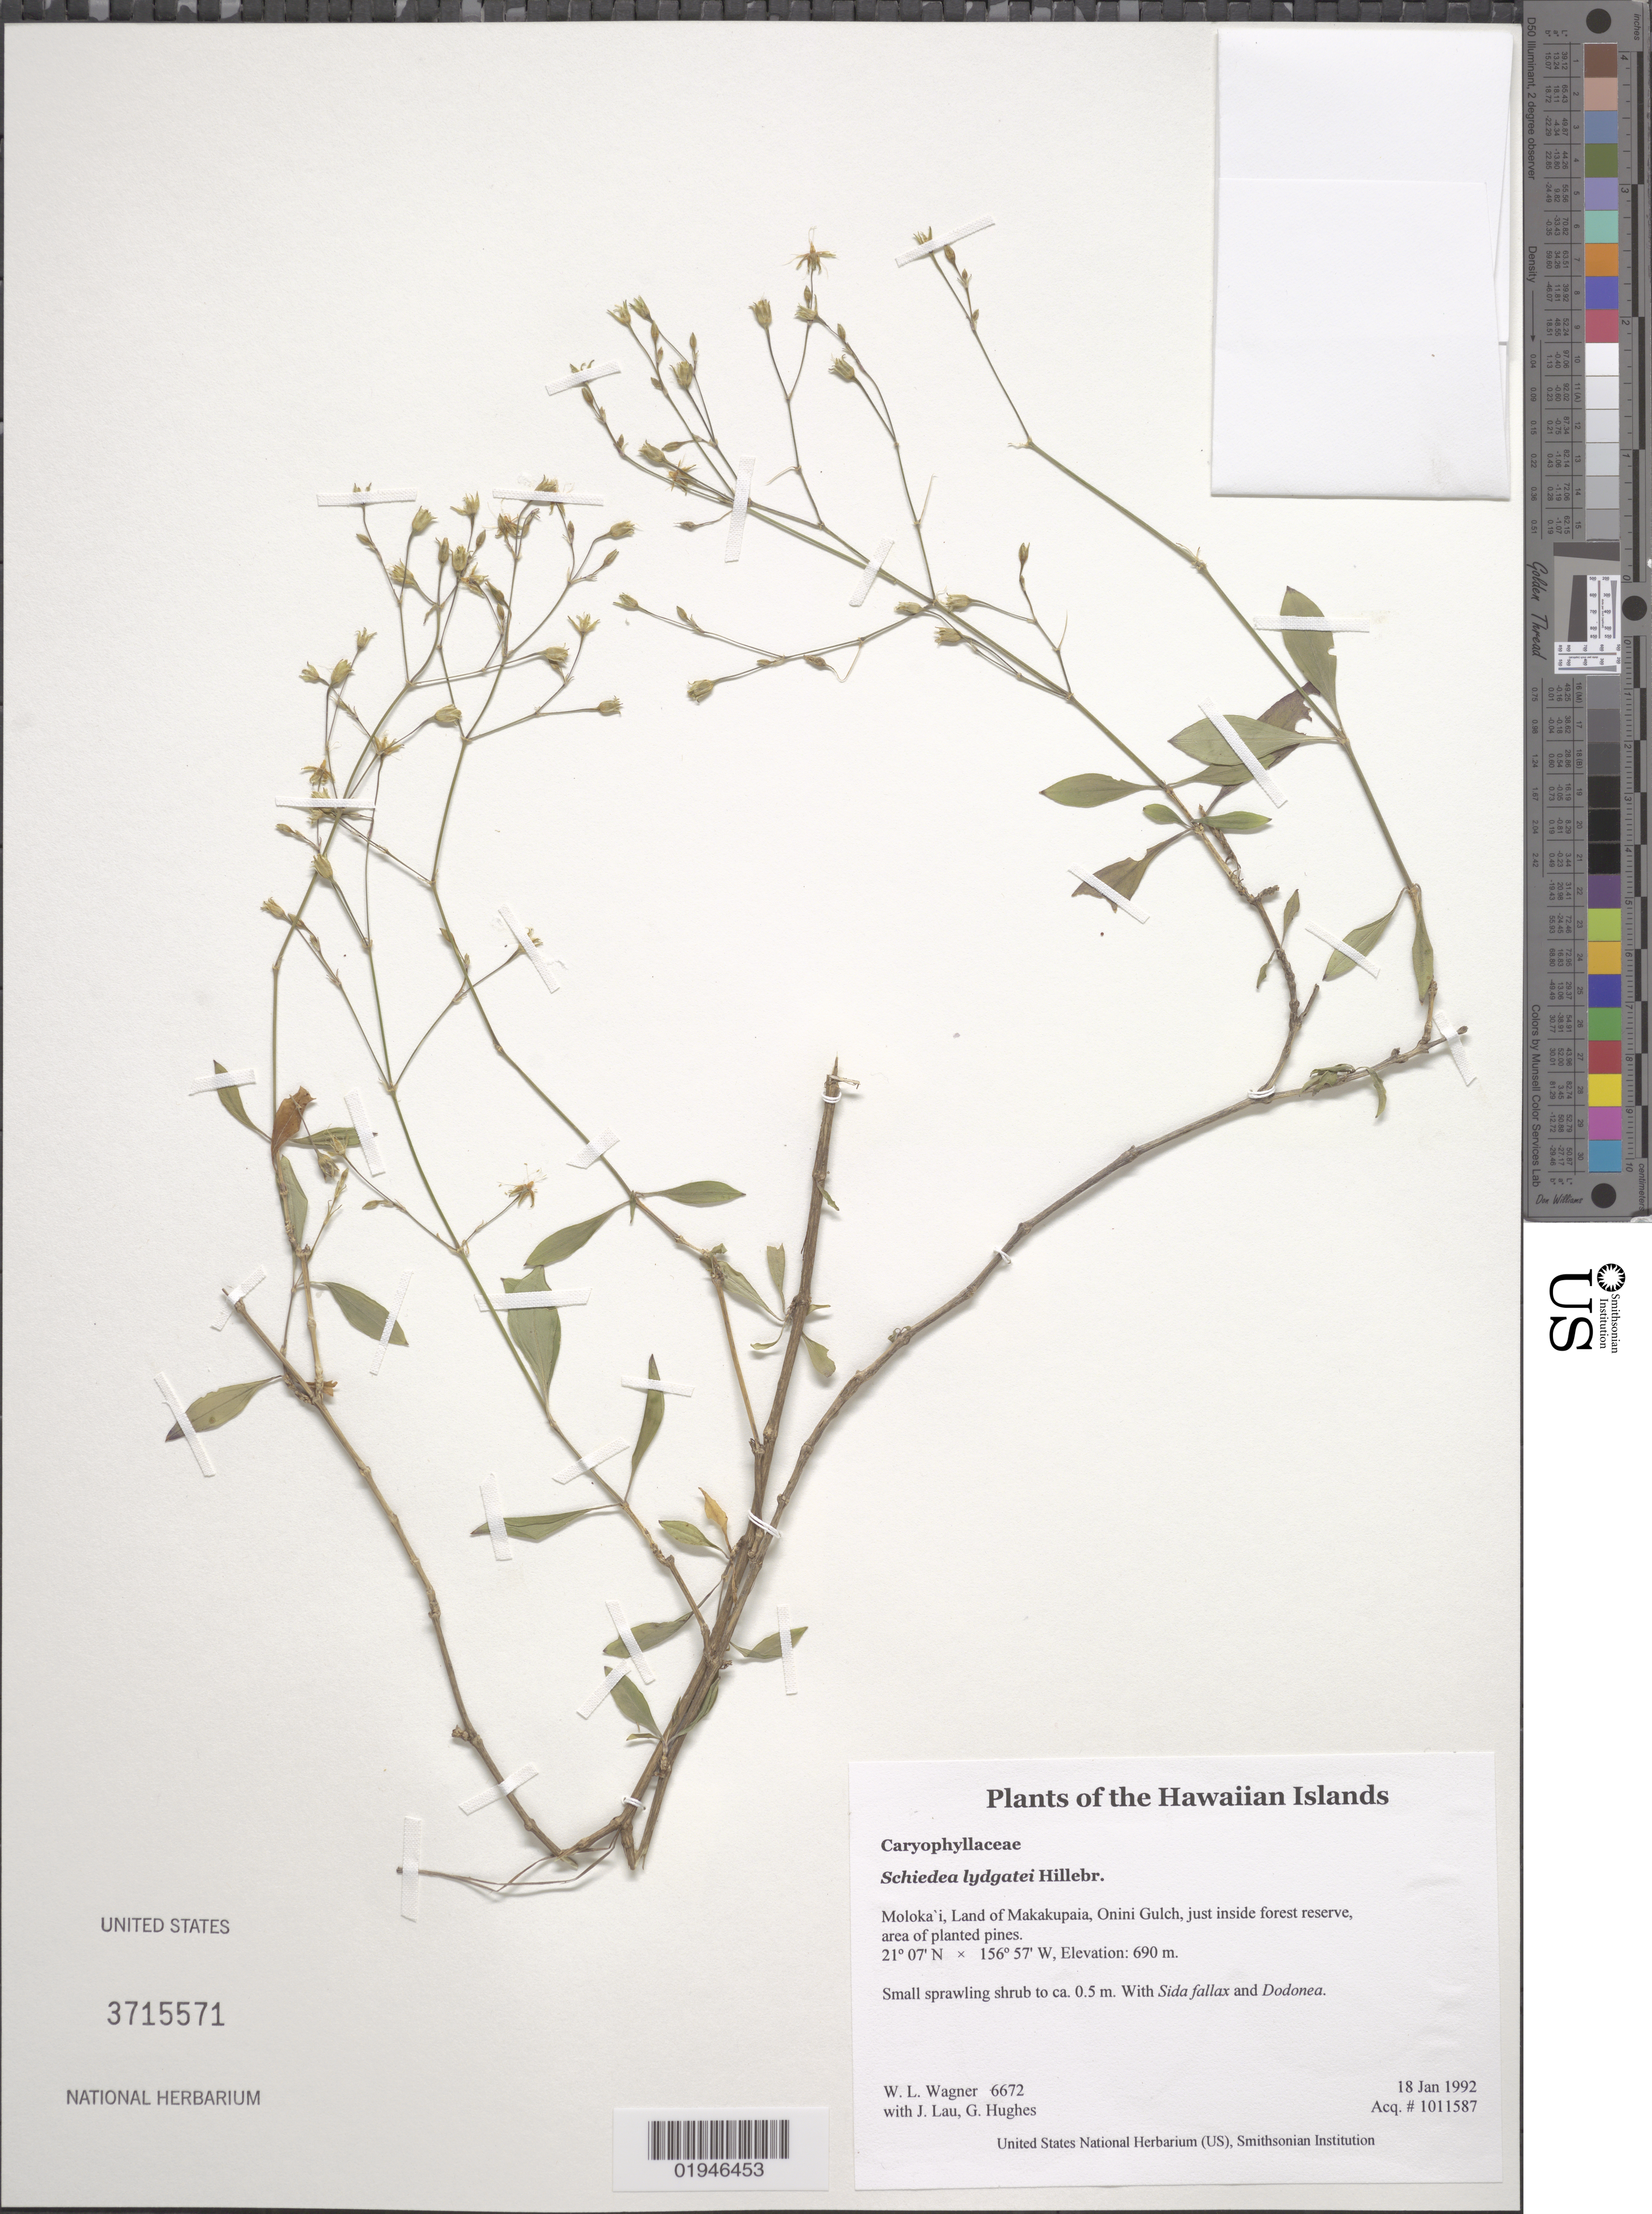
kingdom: Plantae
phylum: Tracheophyta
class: Magnoliopsida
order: Caryophyllales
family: Caryophyllaceae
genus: Schiedea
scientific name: Schiedea lydgatei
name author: Hillebr.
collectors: W. L. Wagner, J. Lau & G. Hughes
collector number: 6672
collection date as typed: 18 Jan 1992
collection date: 1992-01-18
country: United States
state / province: Hawaii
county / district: Maui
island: Moloka'i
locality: Land of Makakupaia, just inside forest reserve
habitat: Area of planted pines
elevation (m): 690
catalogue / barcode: US 3715571